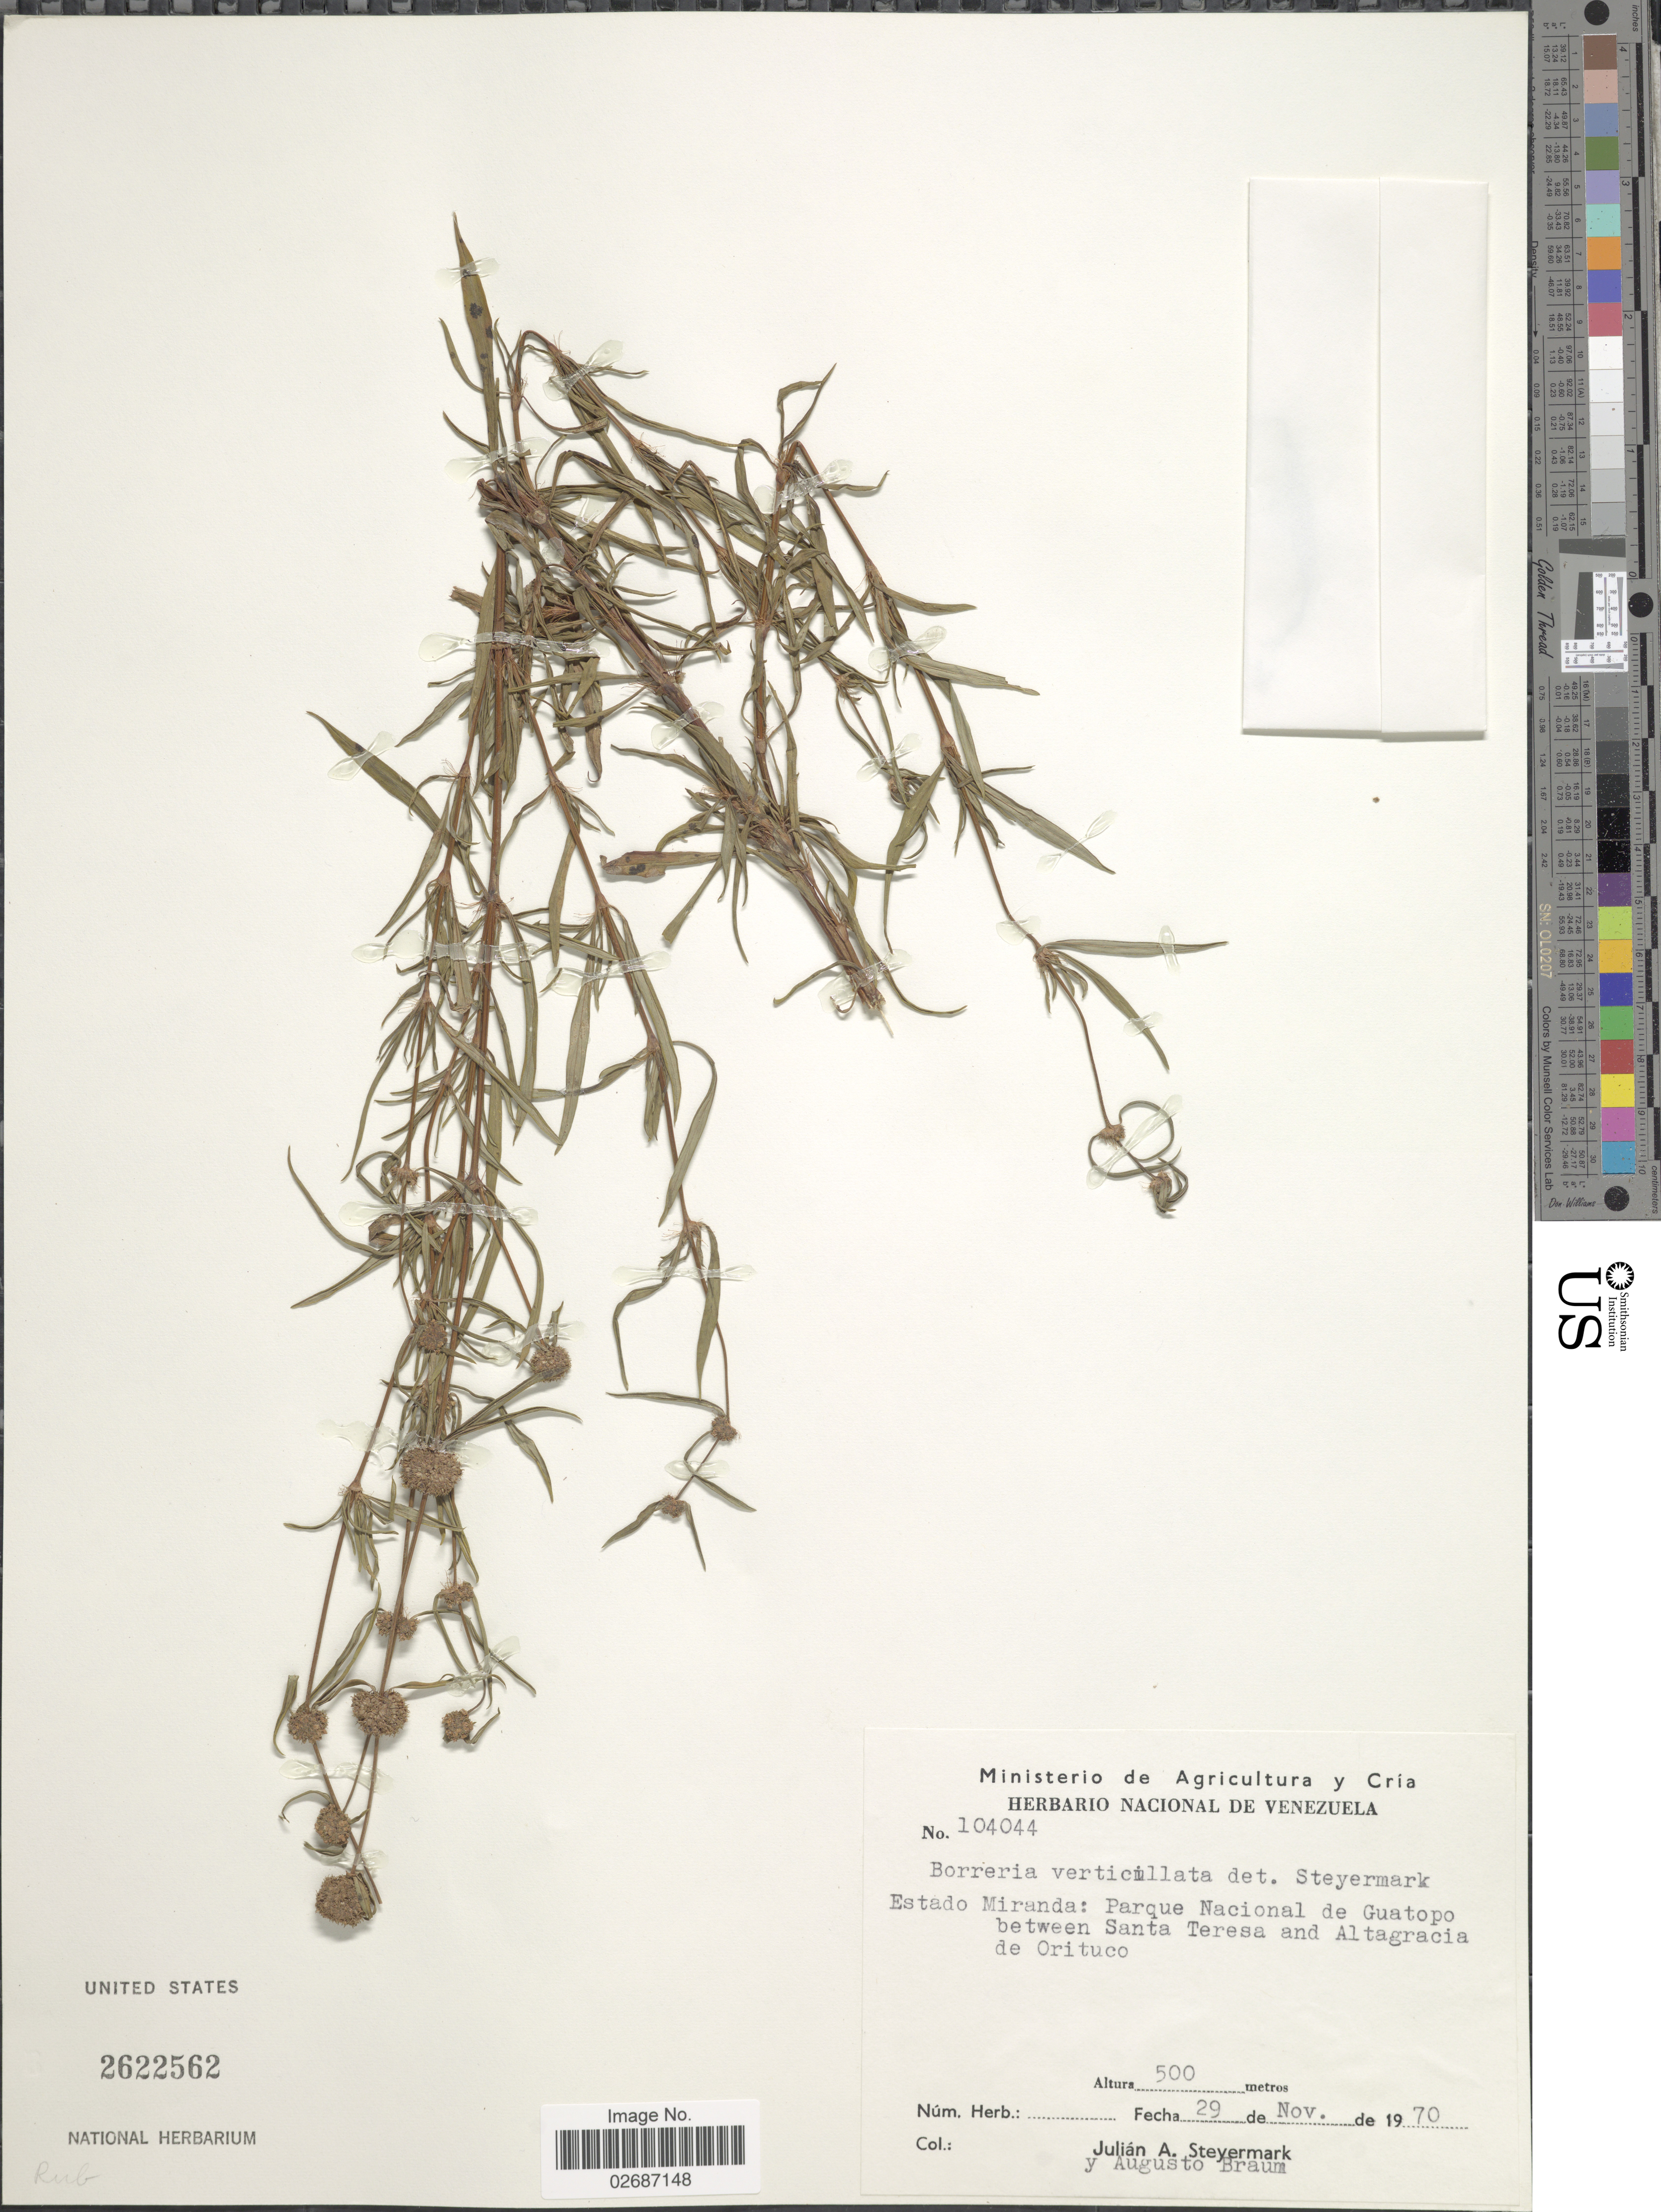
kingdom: Plantae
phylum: Tracheophyta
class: Magnoliopsida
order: Gentianales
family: Rubiaceae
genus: Borreria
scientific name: Borreria verticillata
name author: (L.) G. Mey.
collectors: J. Steyermark & A. Braum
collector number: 104044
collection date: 1970-11-29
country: Venezuela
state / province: Miranda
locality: Parque Nacional de Guatopo between Santa Teresa and Altagracia de Orituco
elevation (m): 500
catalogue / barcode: US 2622562